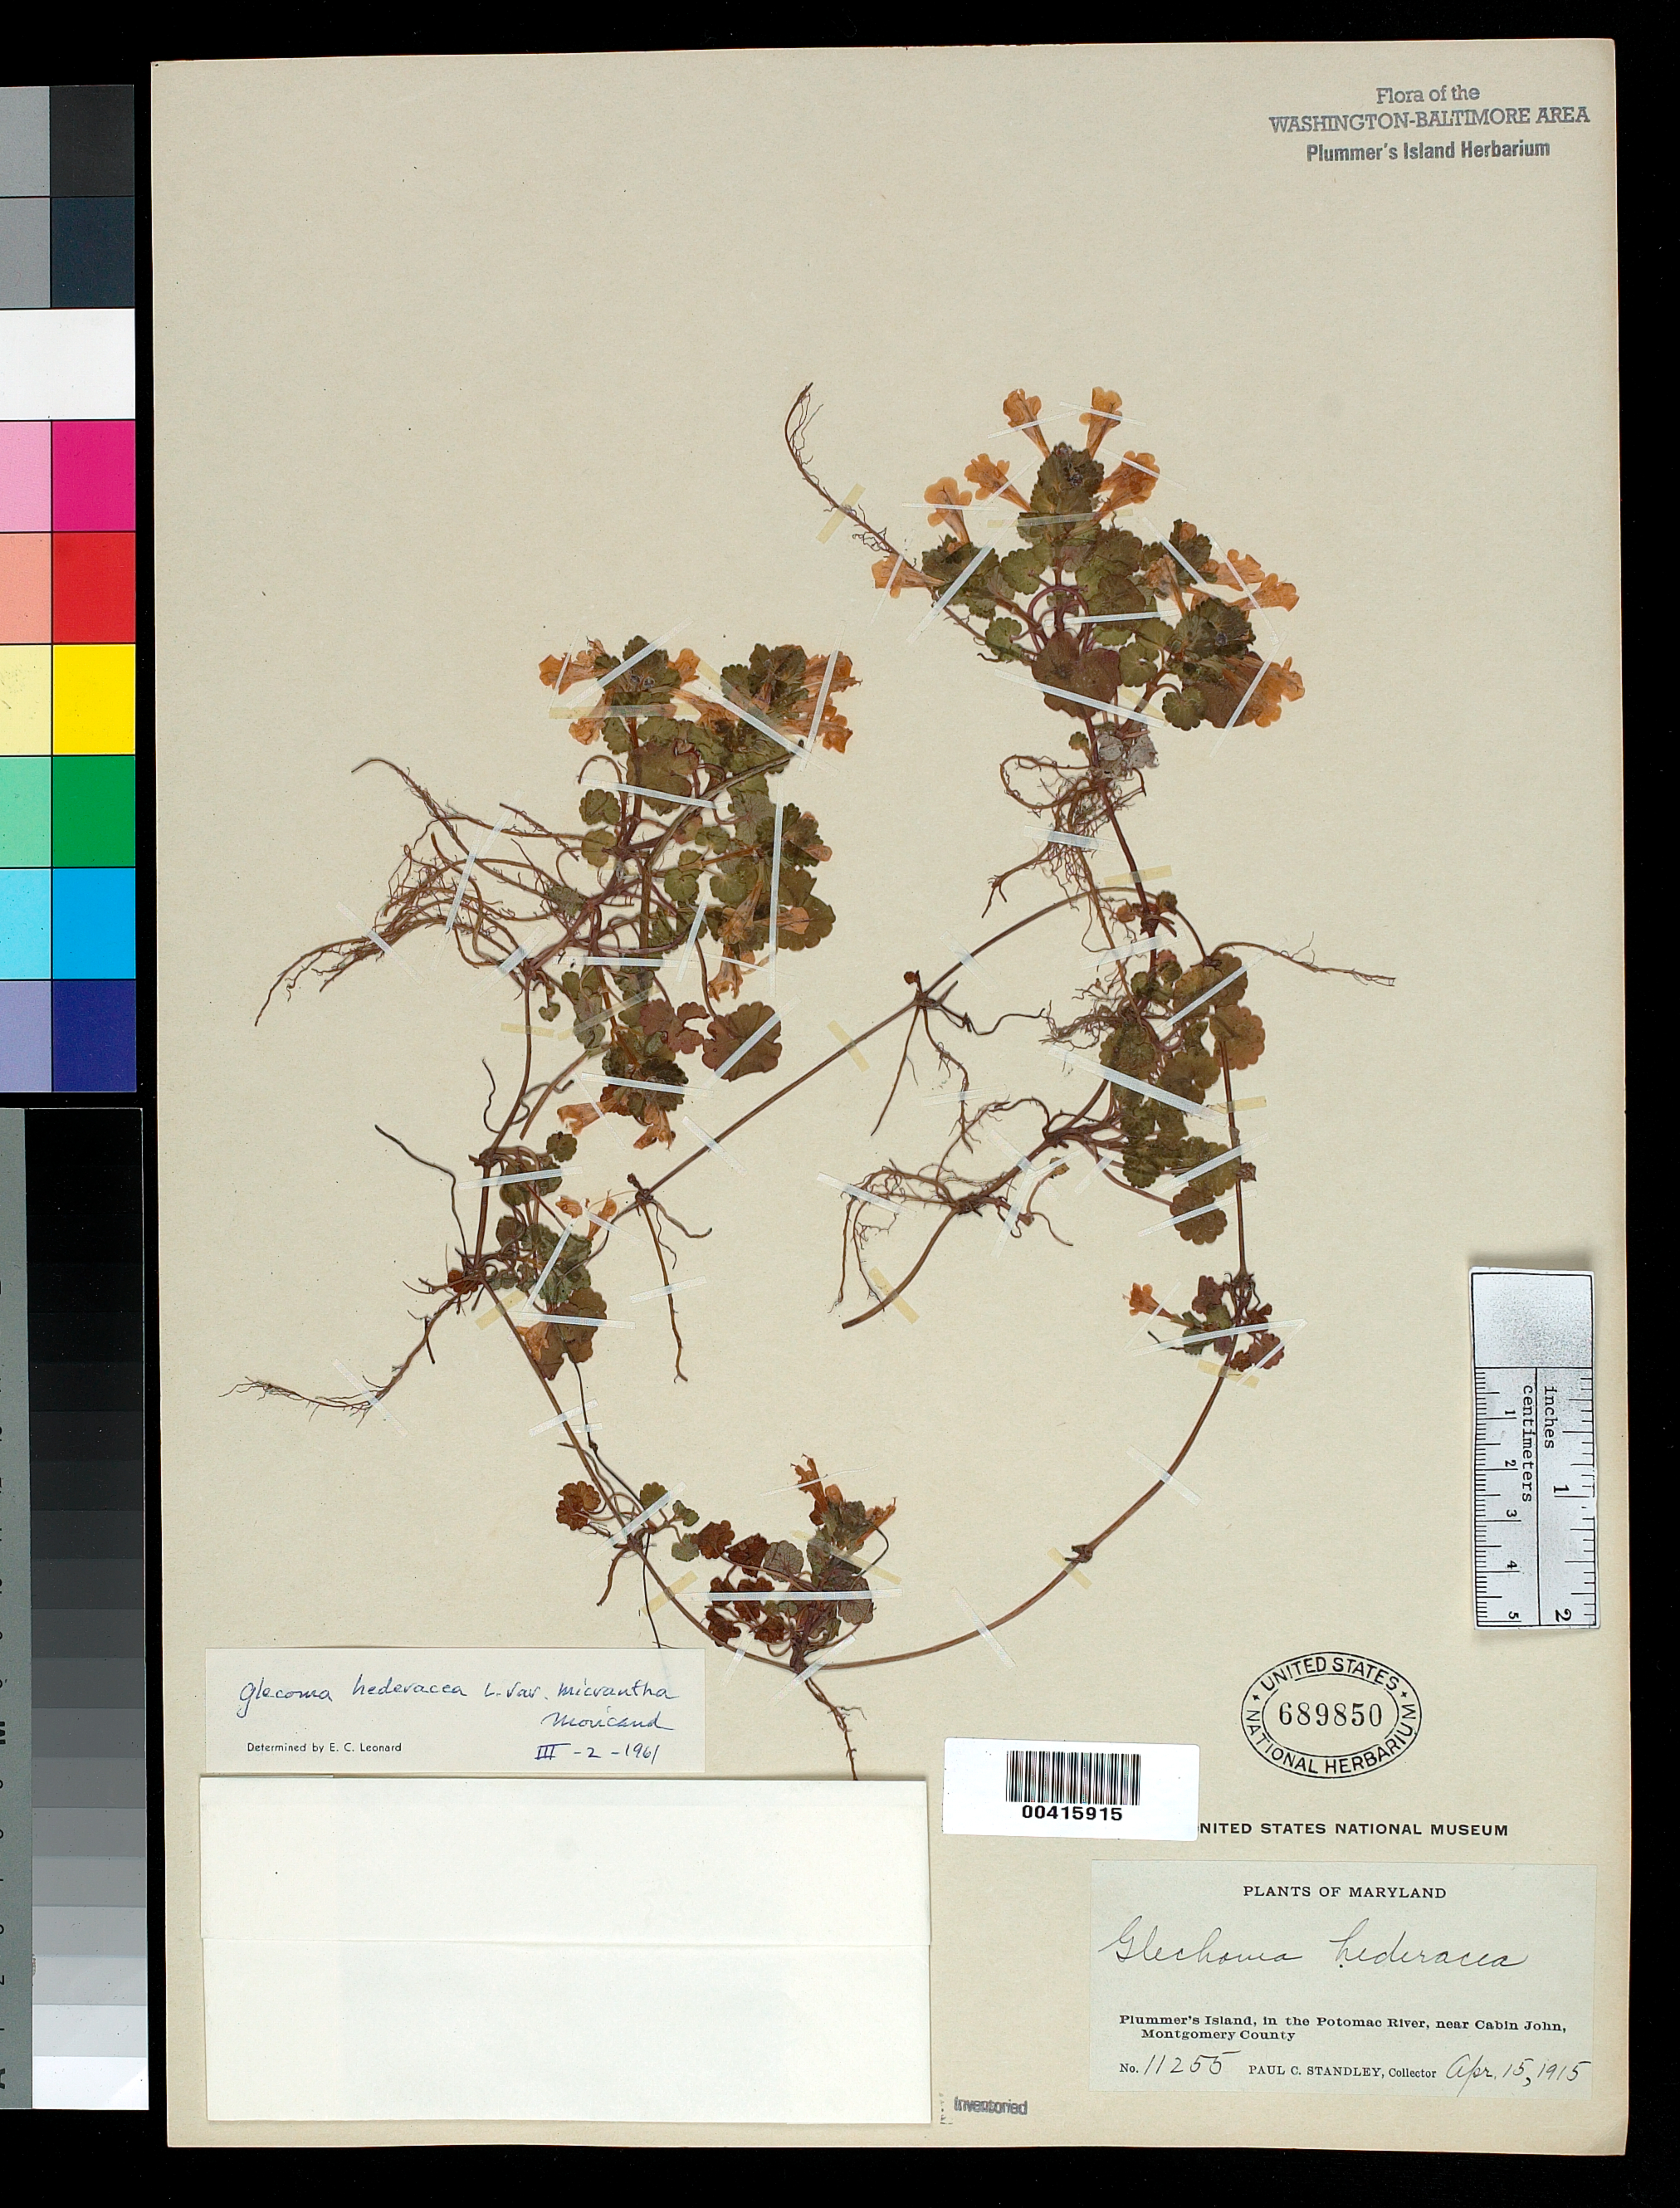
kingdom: Plantae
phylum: Tracheophyta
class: Magnoliopsida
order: Lamiales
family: Lamiaceae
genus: Glechoma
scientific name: Glechoma hederacea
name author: L.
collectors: P. C. Standley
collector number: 11255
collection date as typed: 15 Apr 1915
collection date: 1915-04-15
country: United States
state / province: Maryland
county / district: Montgomery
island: Plummers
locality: Plummer's Island C. & O. Canal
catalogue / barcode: US 689850